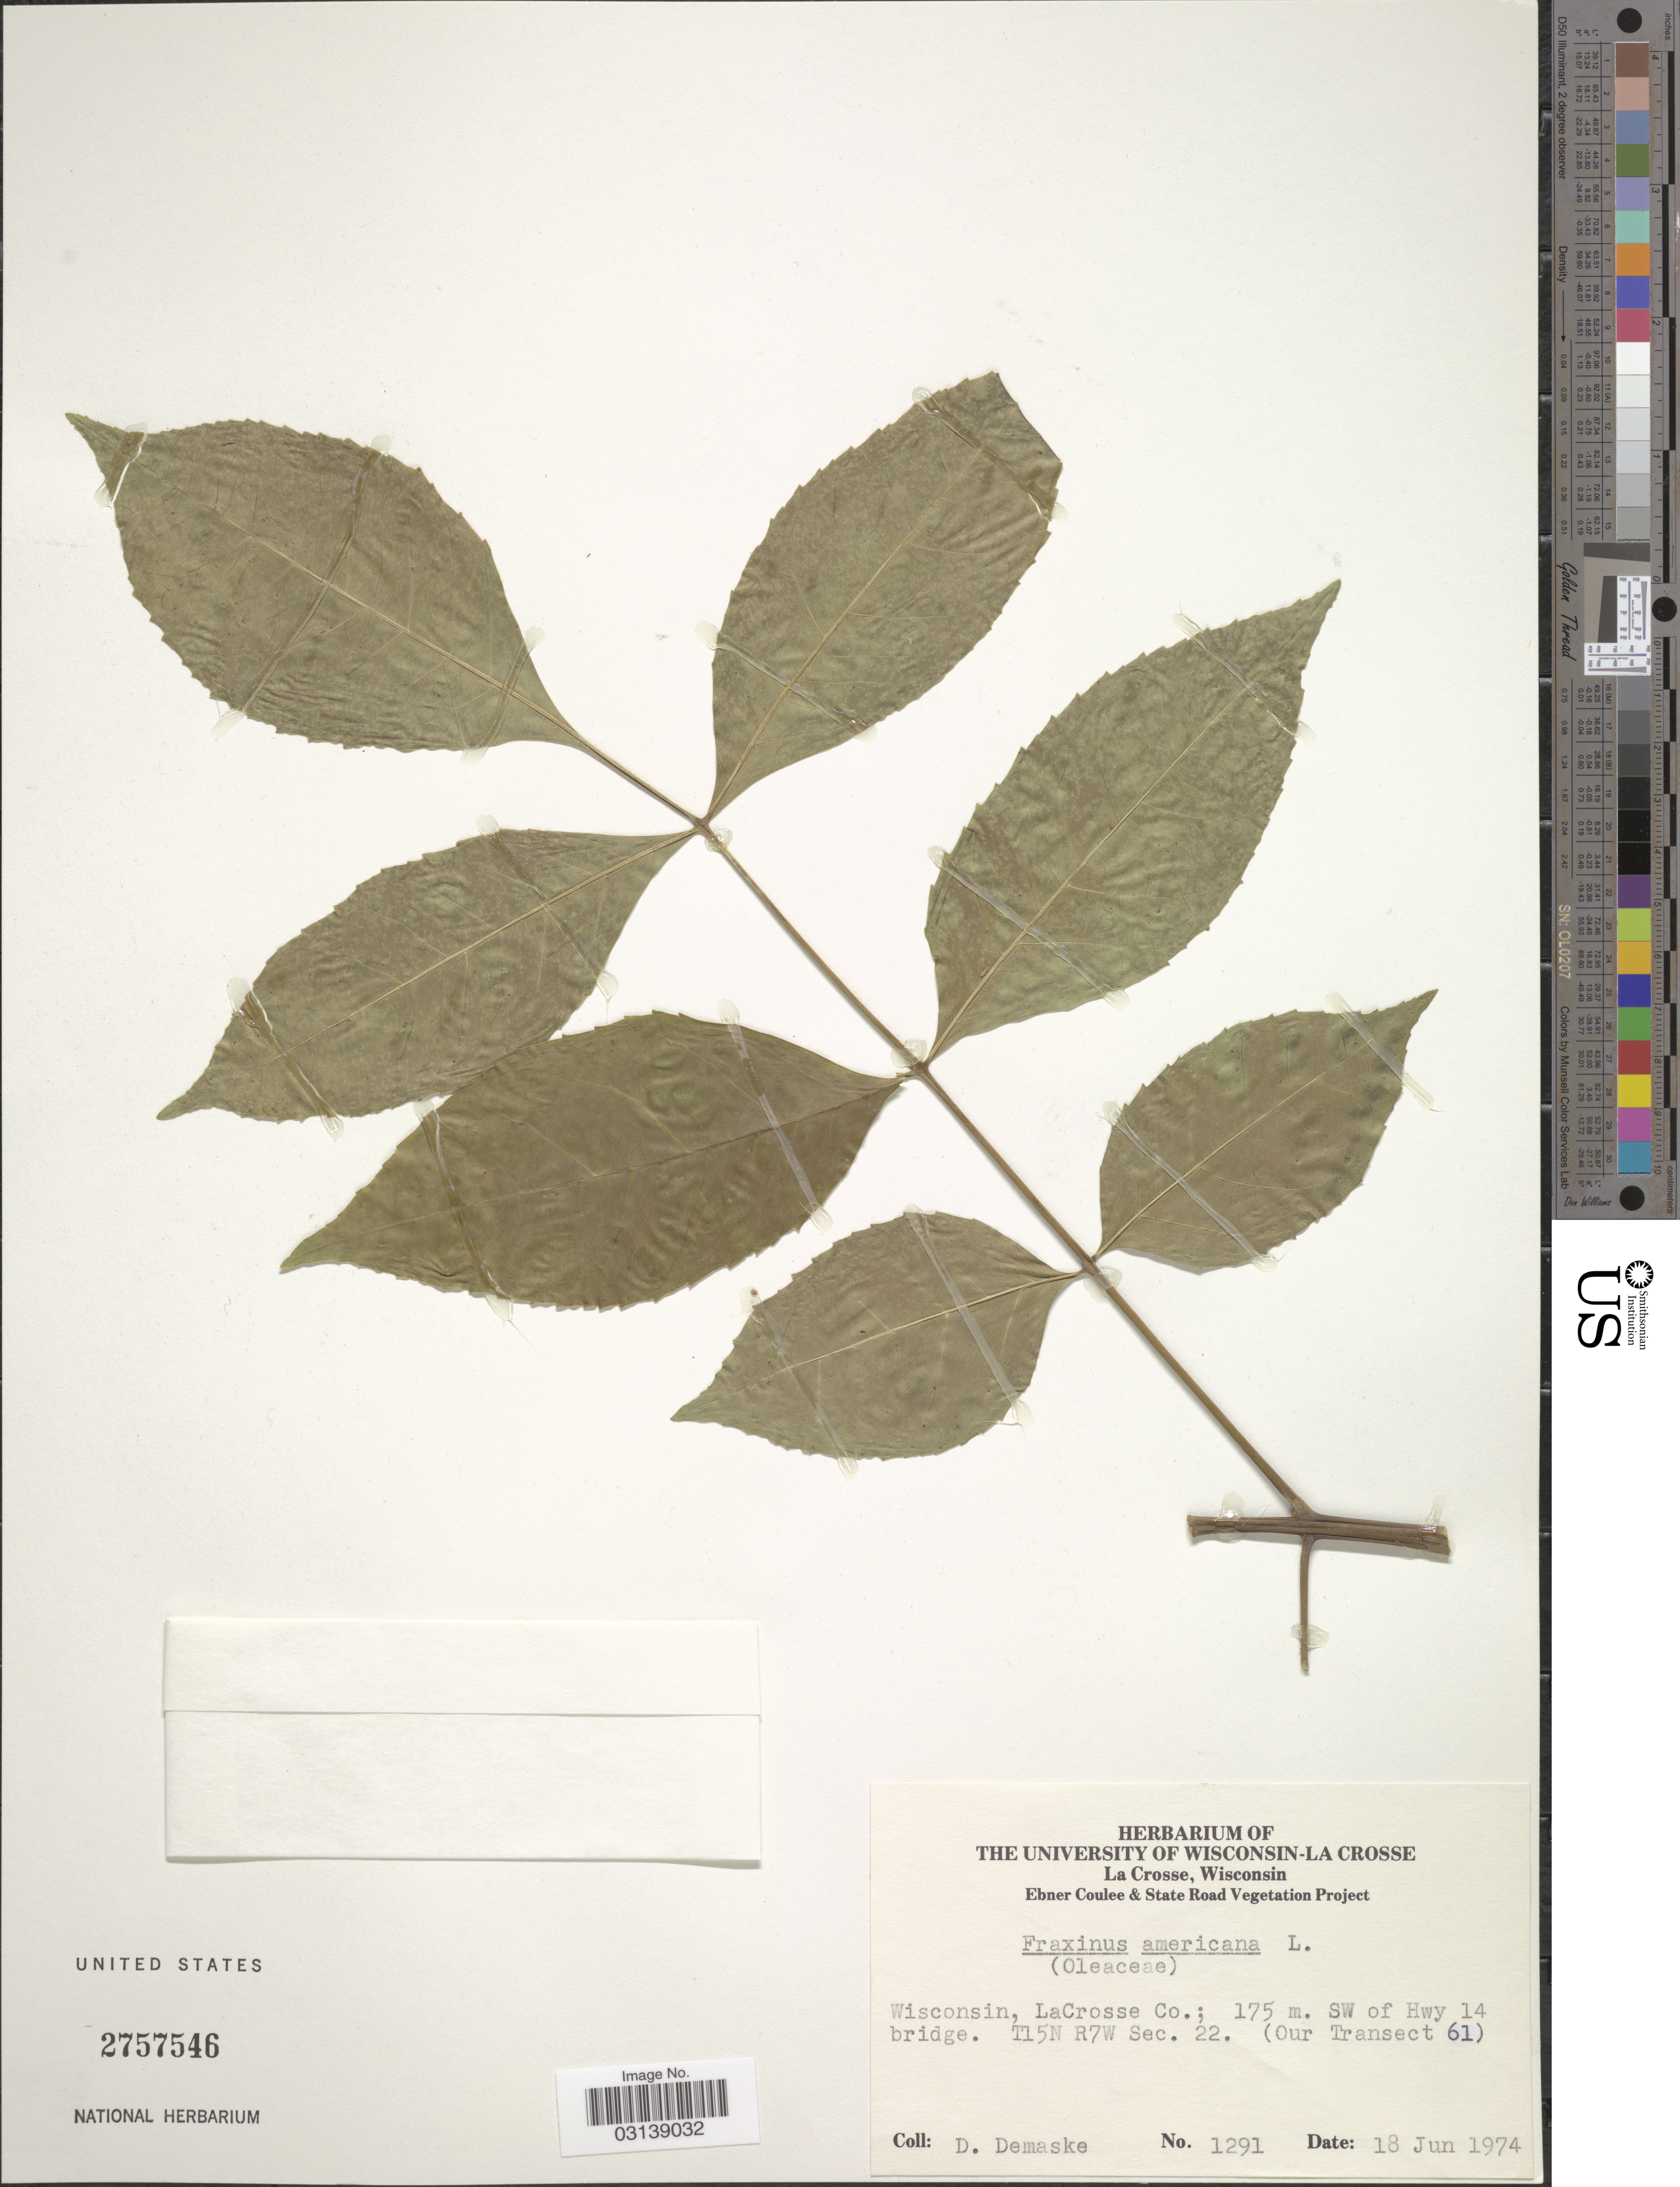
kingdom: Plantae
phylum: Tracheophyta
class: Magnoliopsida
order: Lamiales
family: Oleaceae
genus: Fraxinus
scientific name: Fraxinus pennsylvanica var. lanceolata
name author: Sarg.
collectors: D. Demaske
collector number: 1291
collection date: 1974-06-18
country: United States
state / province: Wisconsin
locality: LaCrosse Co.; SW of Hwy 14 bridge. T15N R7W Sec. 22. (Our Transect 61).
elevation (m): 175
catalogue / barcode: US 2757546